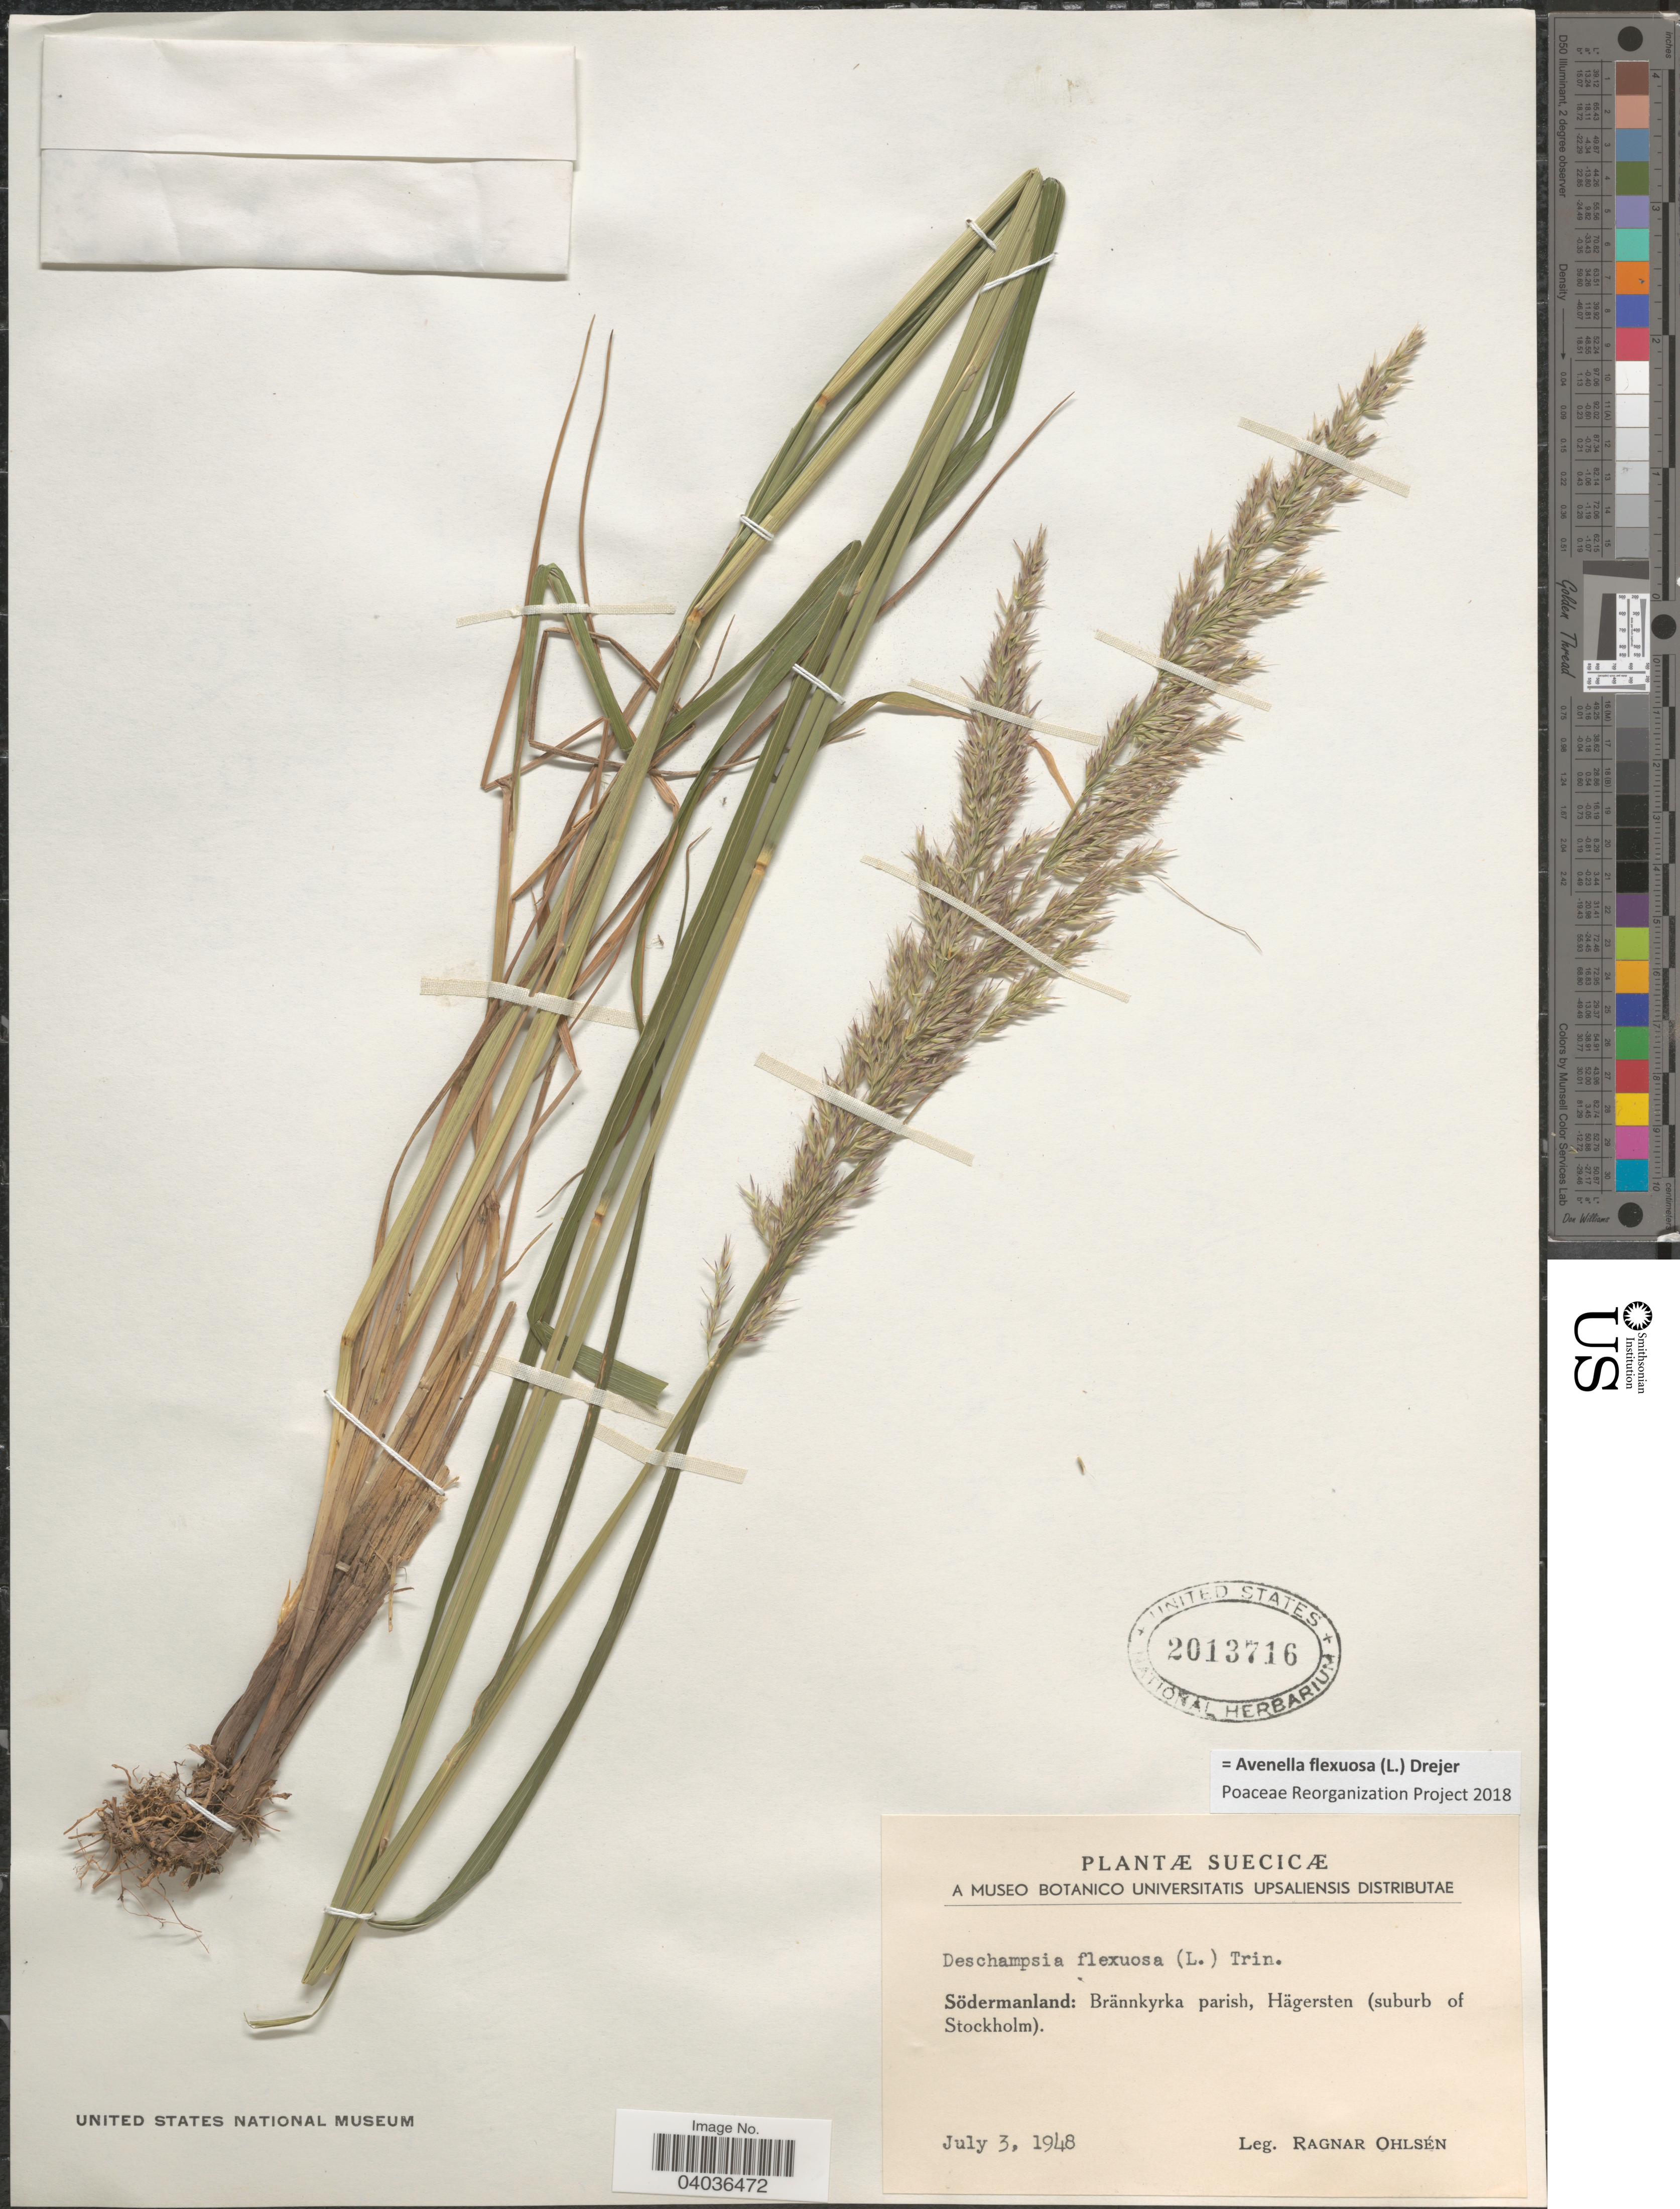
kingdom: Plantae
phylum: Tracheophyta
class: Liliopsida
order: Poales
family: Poaceae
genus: Avenella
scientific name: Avenella flexuosa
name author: (L.) Drejer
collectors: R. Ohlsén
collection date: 1948-07-03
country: Sweden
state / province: Sodermanland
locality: Suecicæ. Södermanland: Brännkyrka parish, Hägersten (suburb of Stockholm).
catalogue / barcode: US 2013716